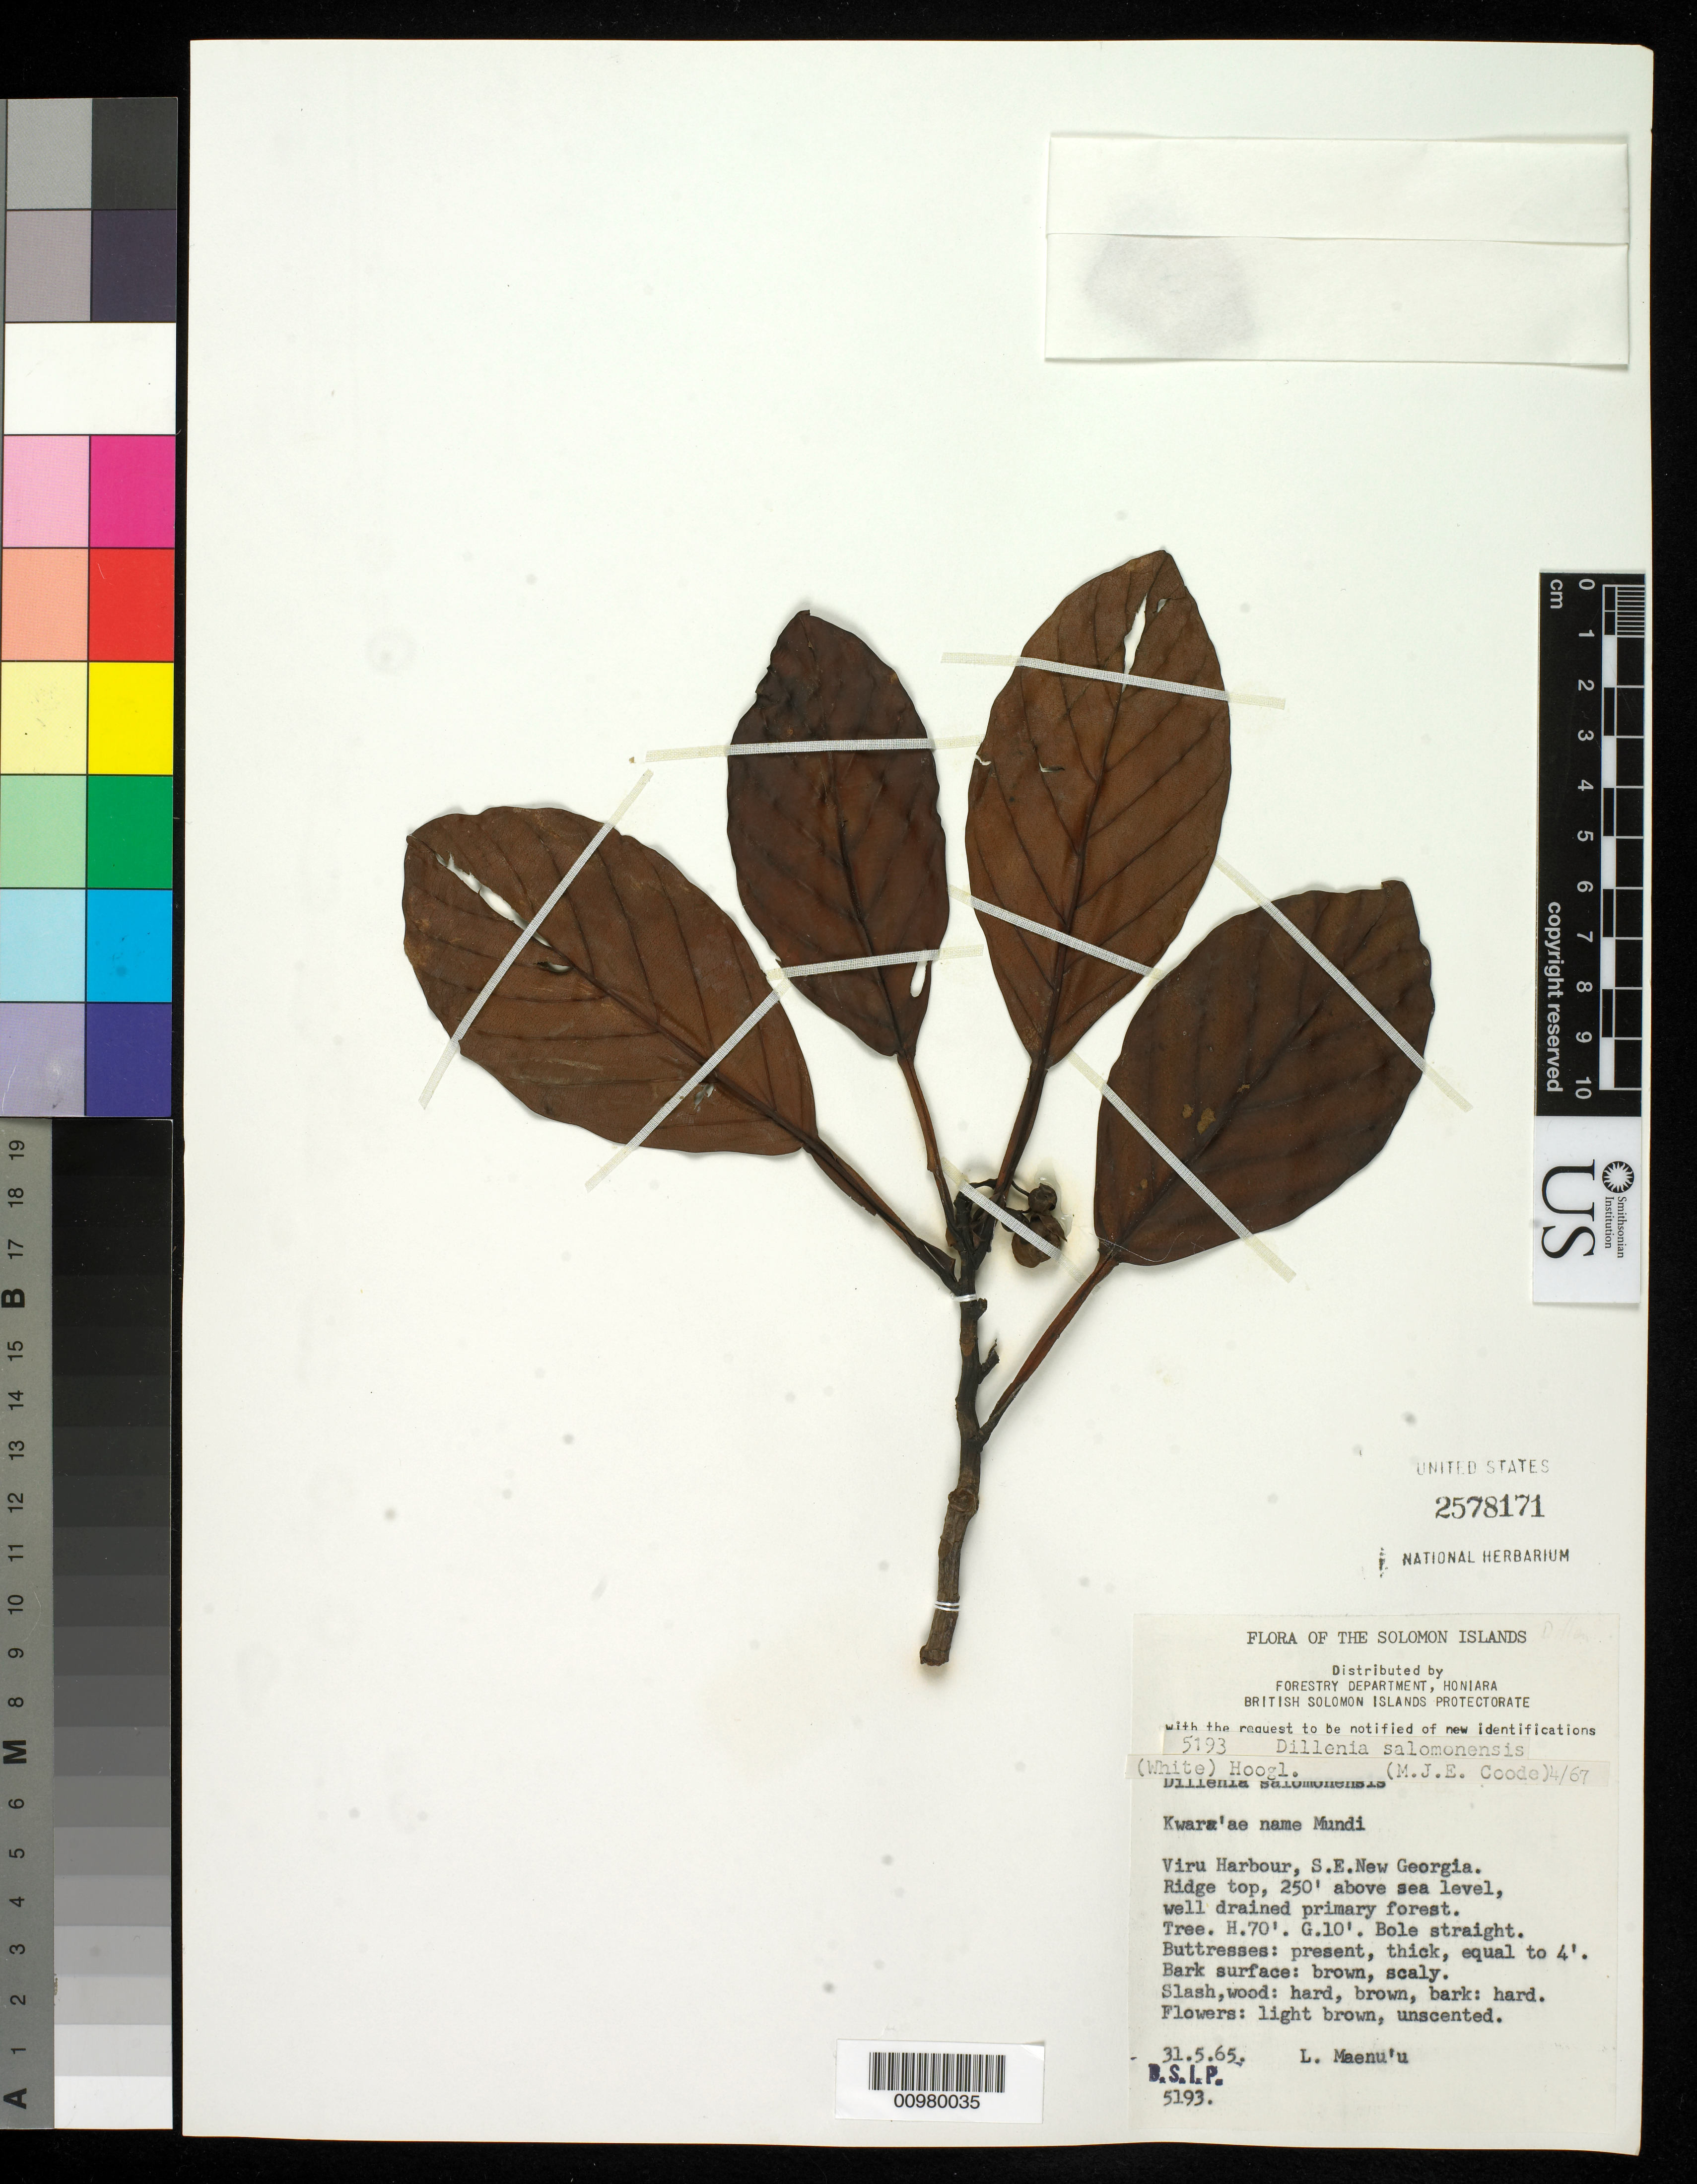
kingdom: Plantae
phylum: Tracheophyta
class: Magnoliopsida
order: Dilleniales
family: Dilleniaceae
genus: Dillenia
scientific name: Dillenia salomonensis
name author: (C.T. White) Hoogland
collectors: L. Maenu'u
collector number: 5193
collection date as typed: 31 May 1965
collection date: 1965-05-31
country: Solomon Islands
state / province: Western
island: New Georgia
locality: Viru Harbor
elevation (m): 76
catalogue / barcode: US 2578171